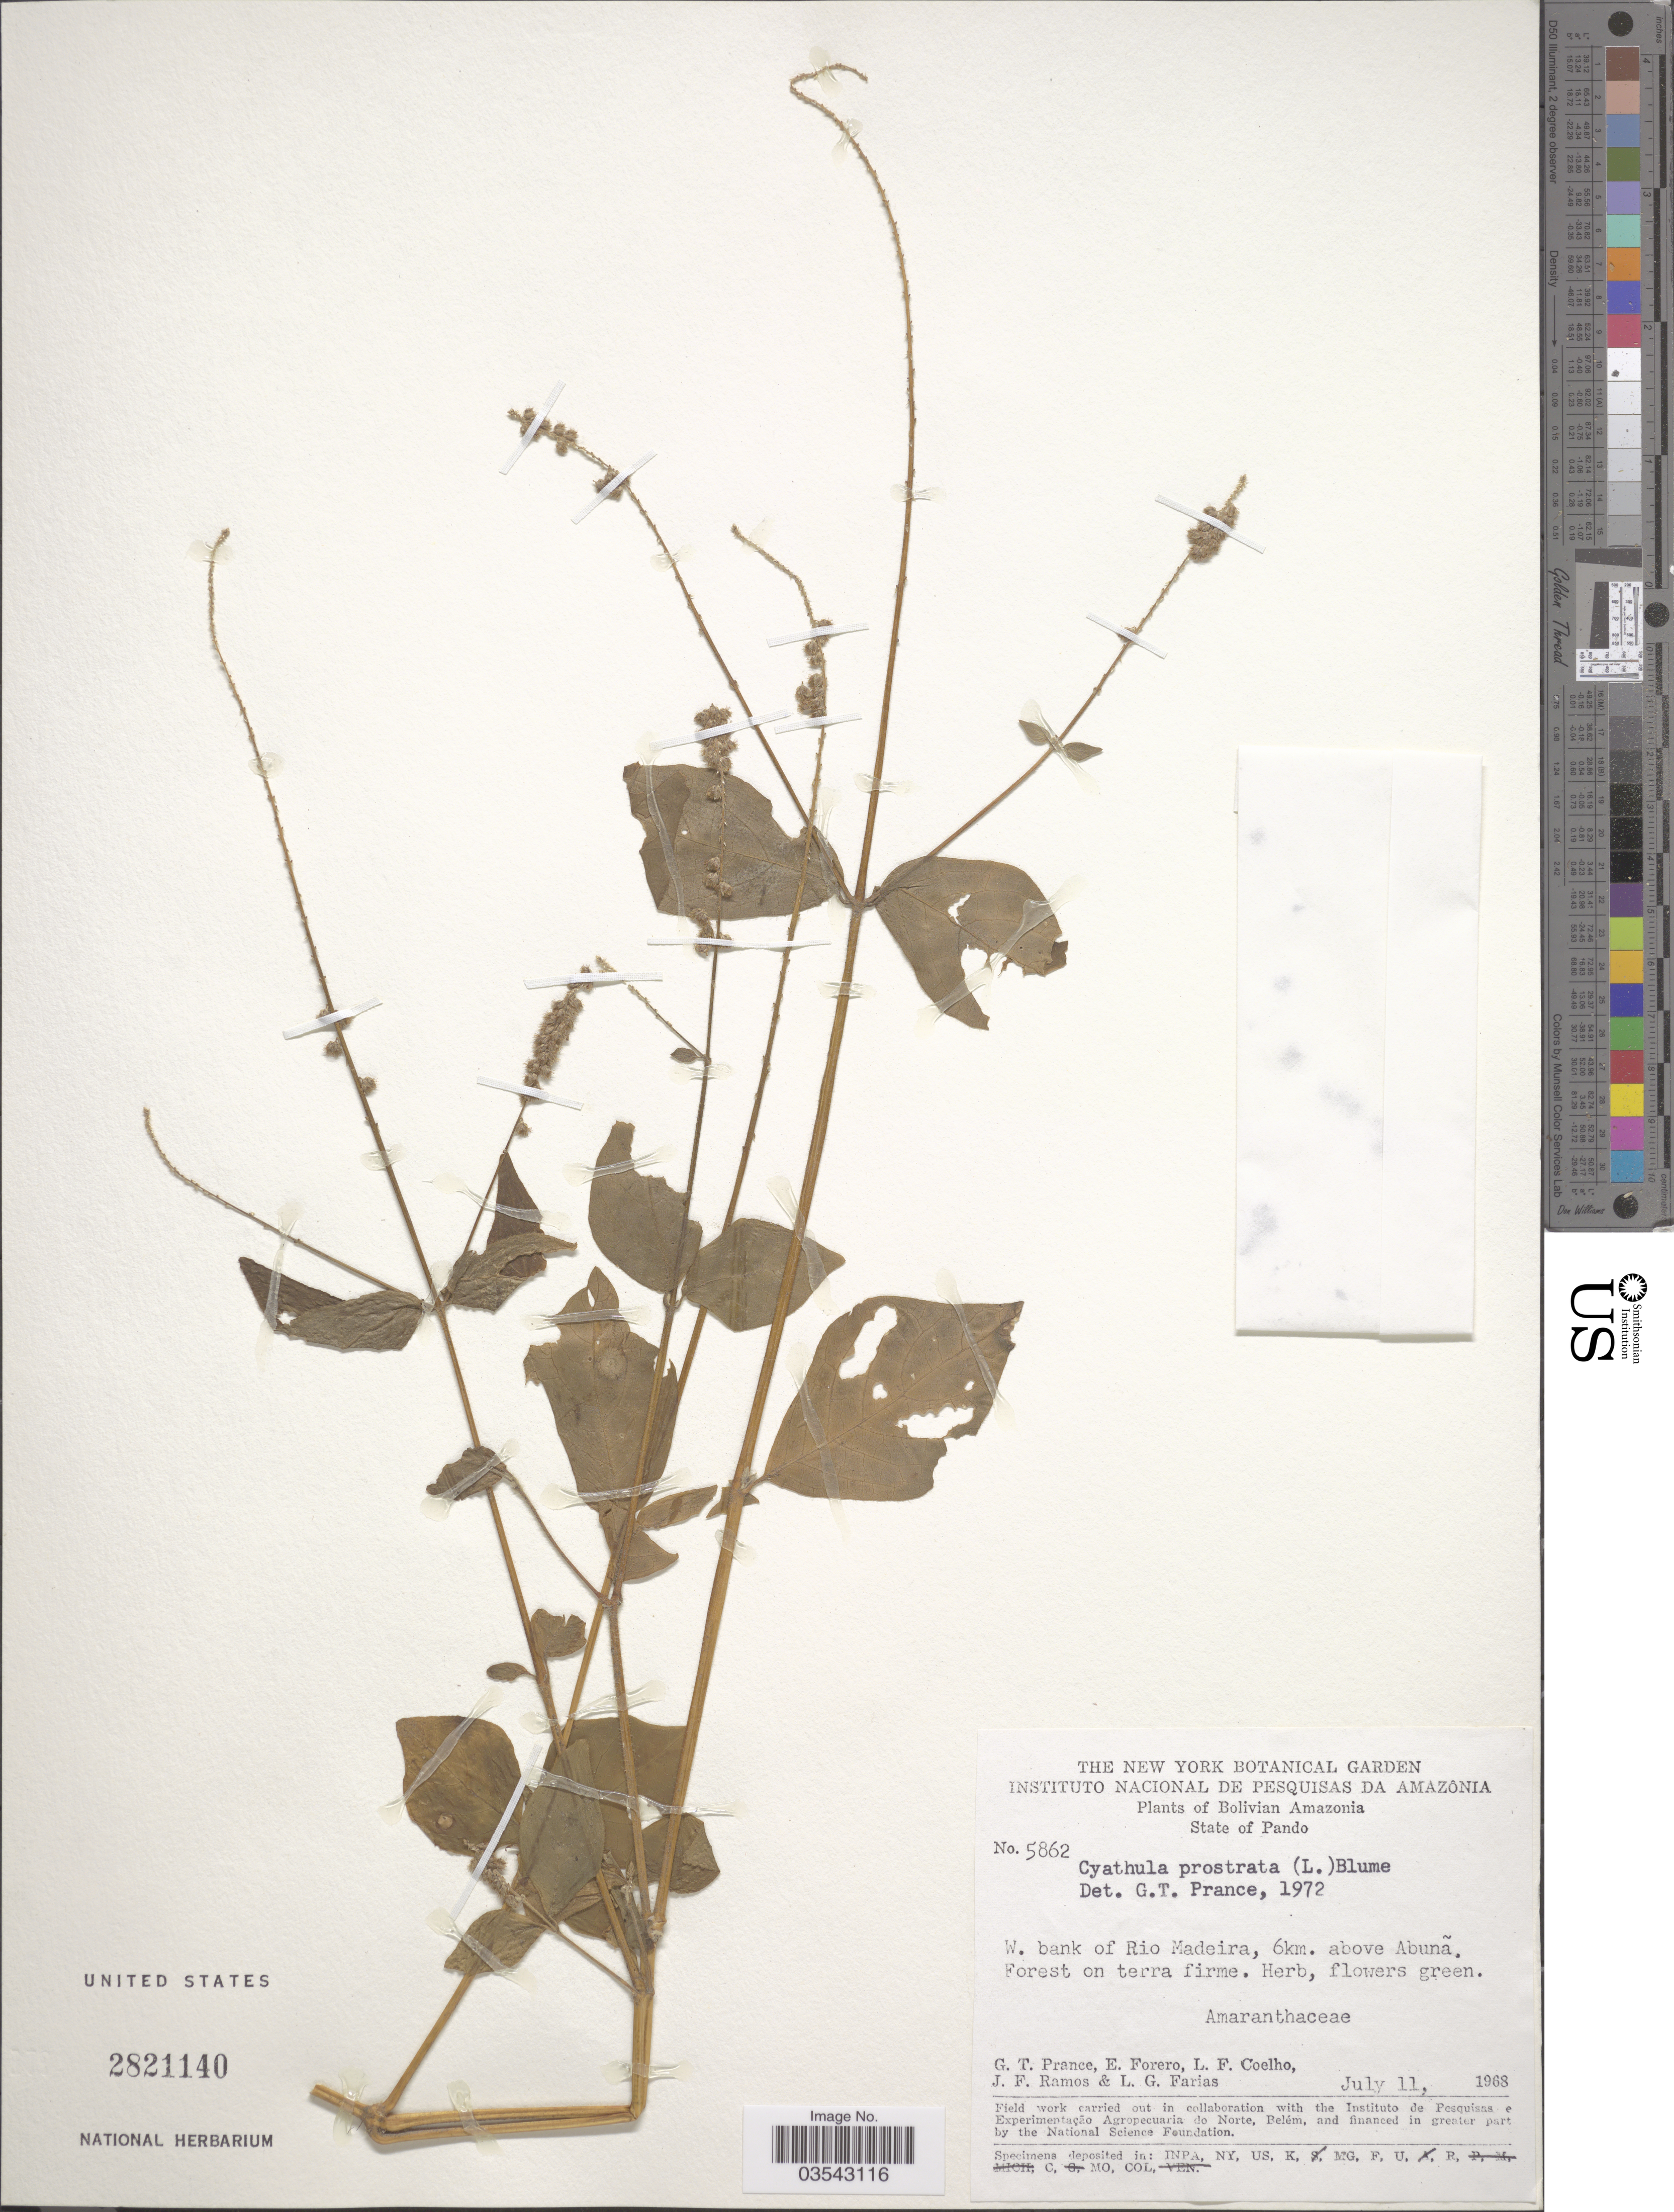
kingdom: Plantae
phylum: Tracheophyta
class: Magnoliopsida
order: Caryophyllales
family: Amaranthaceae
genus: Cyathula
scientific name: Cyathula prostrata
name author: (L.) Blume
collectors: G. T. Prance, E. Forero, L. F. Coelho, J. F. Ramos & L. G. Farias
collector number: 5862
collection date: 1968-07-11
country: Bolivia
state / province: Pando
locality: Bolivian Amazonia. W. bank of Rio Madeira, 6km. above Abuña.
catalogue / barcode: US 2821140